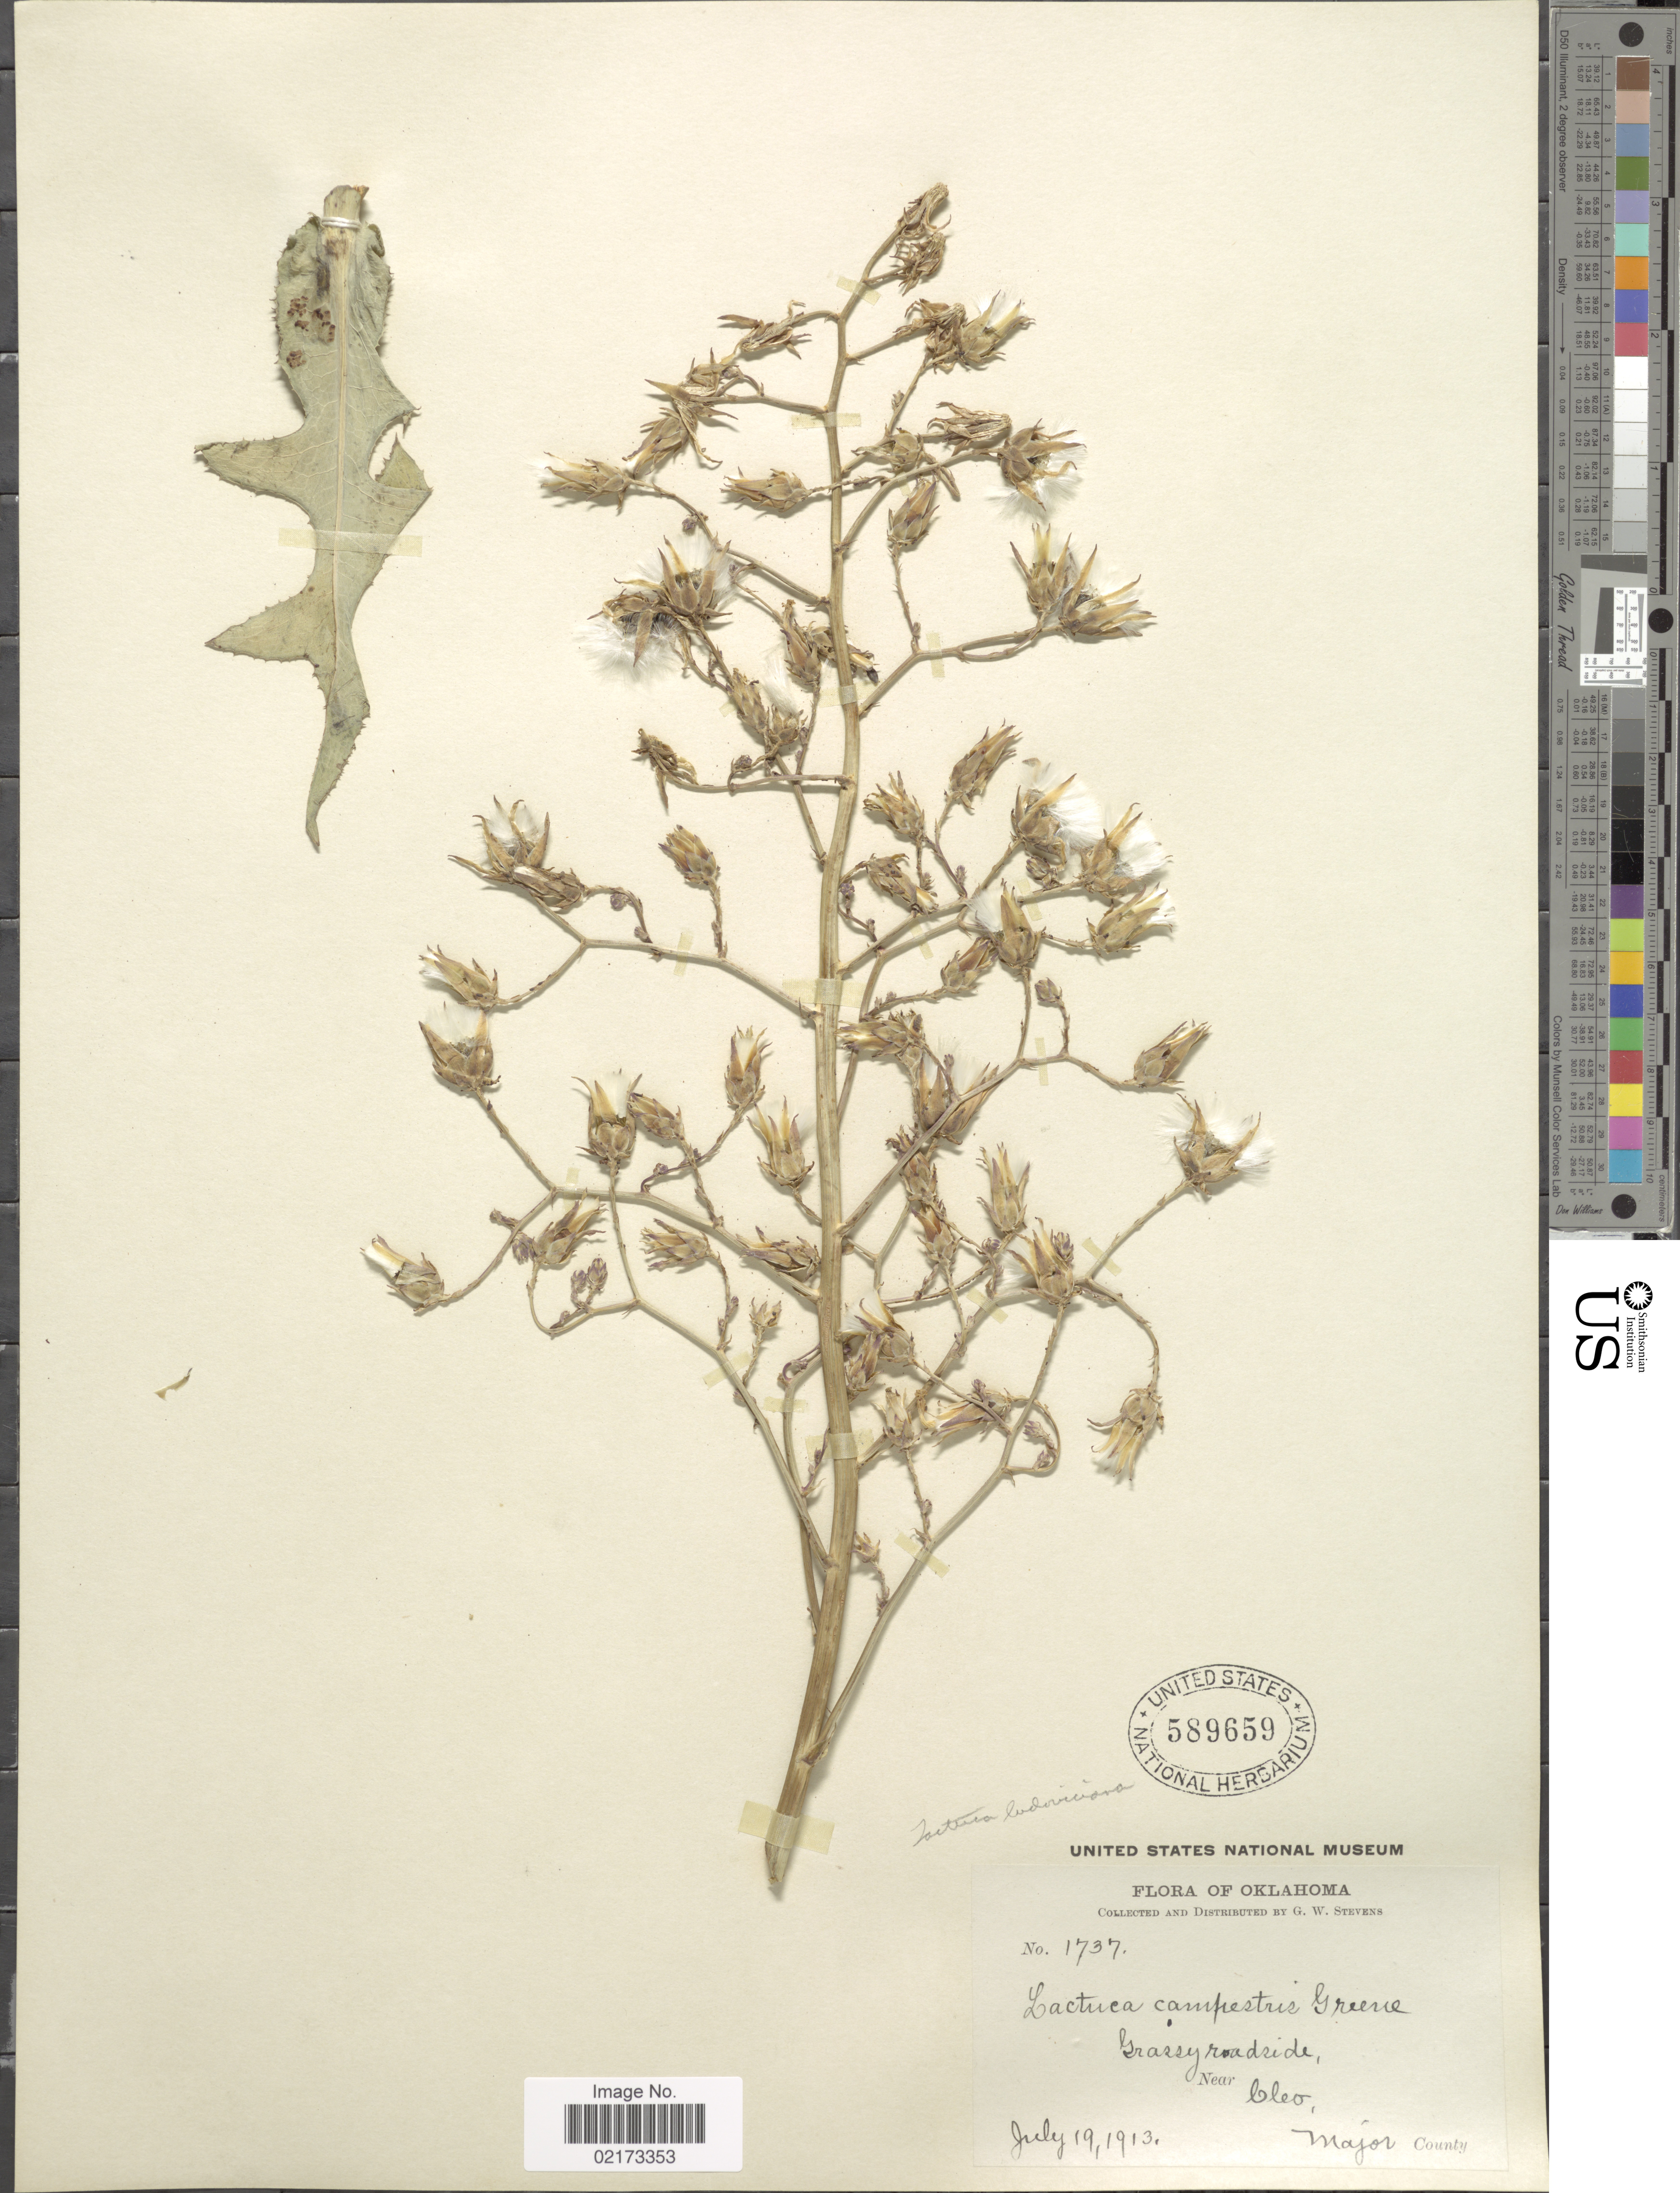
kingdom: Plantae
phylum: Tracheophyta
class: Magnoliopsida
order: Asterales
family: Asteraceae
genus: Lactuca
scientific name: Lactuca ludoviciana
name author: (Nutt.) Riddell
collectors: G. W. Stevens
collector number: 1737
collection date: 1913-07-19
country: United States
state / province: Oklahoma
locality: Near Cleo, Major County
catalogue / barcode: US 589659